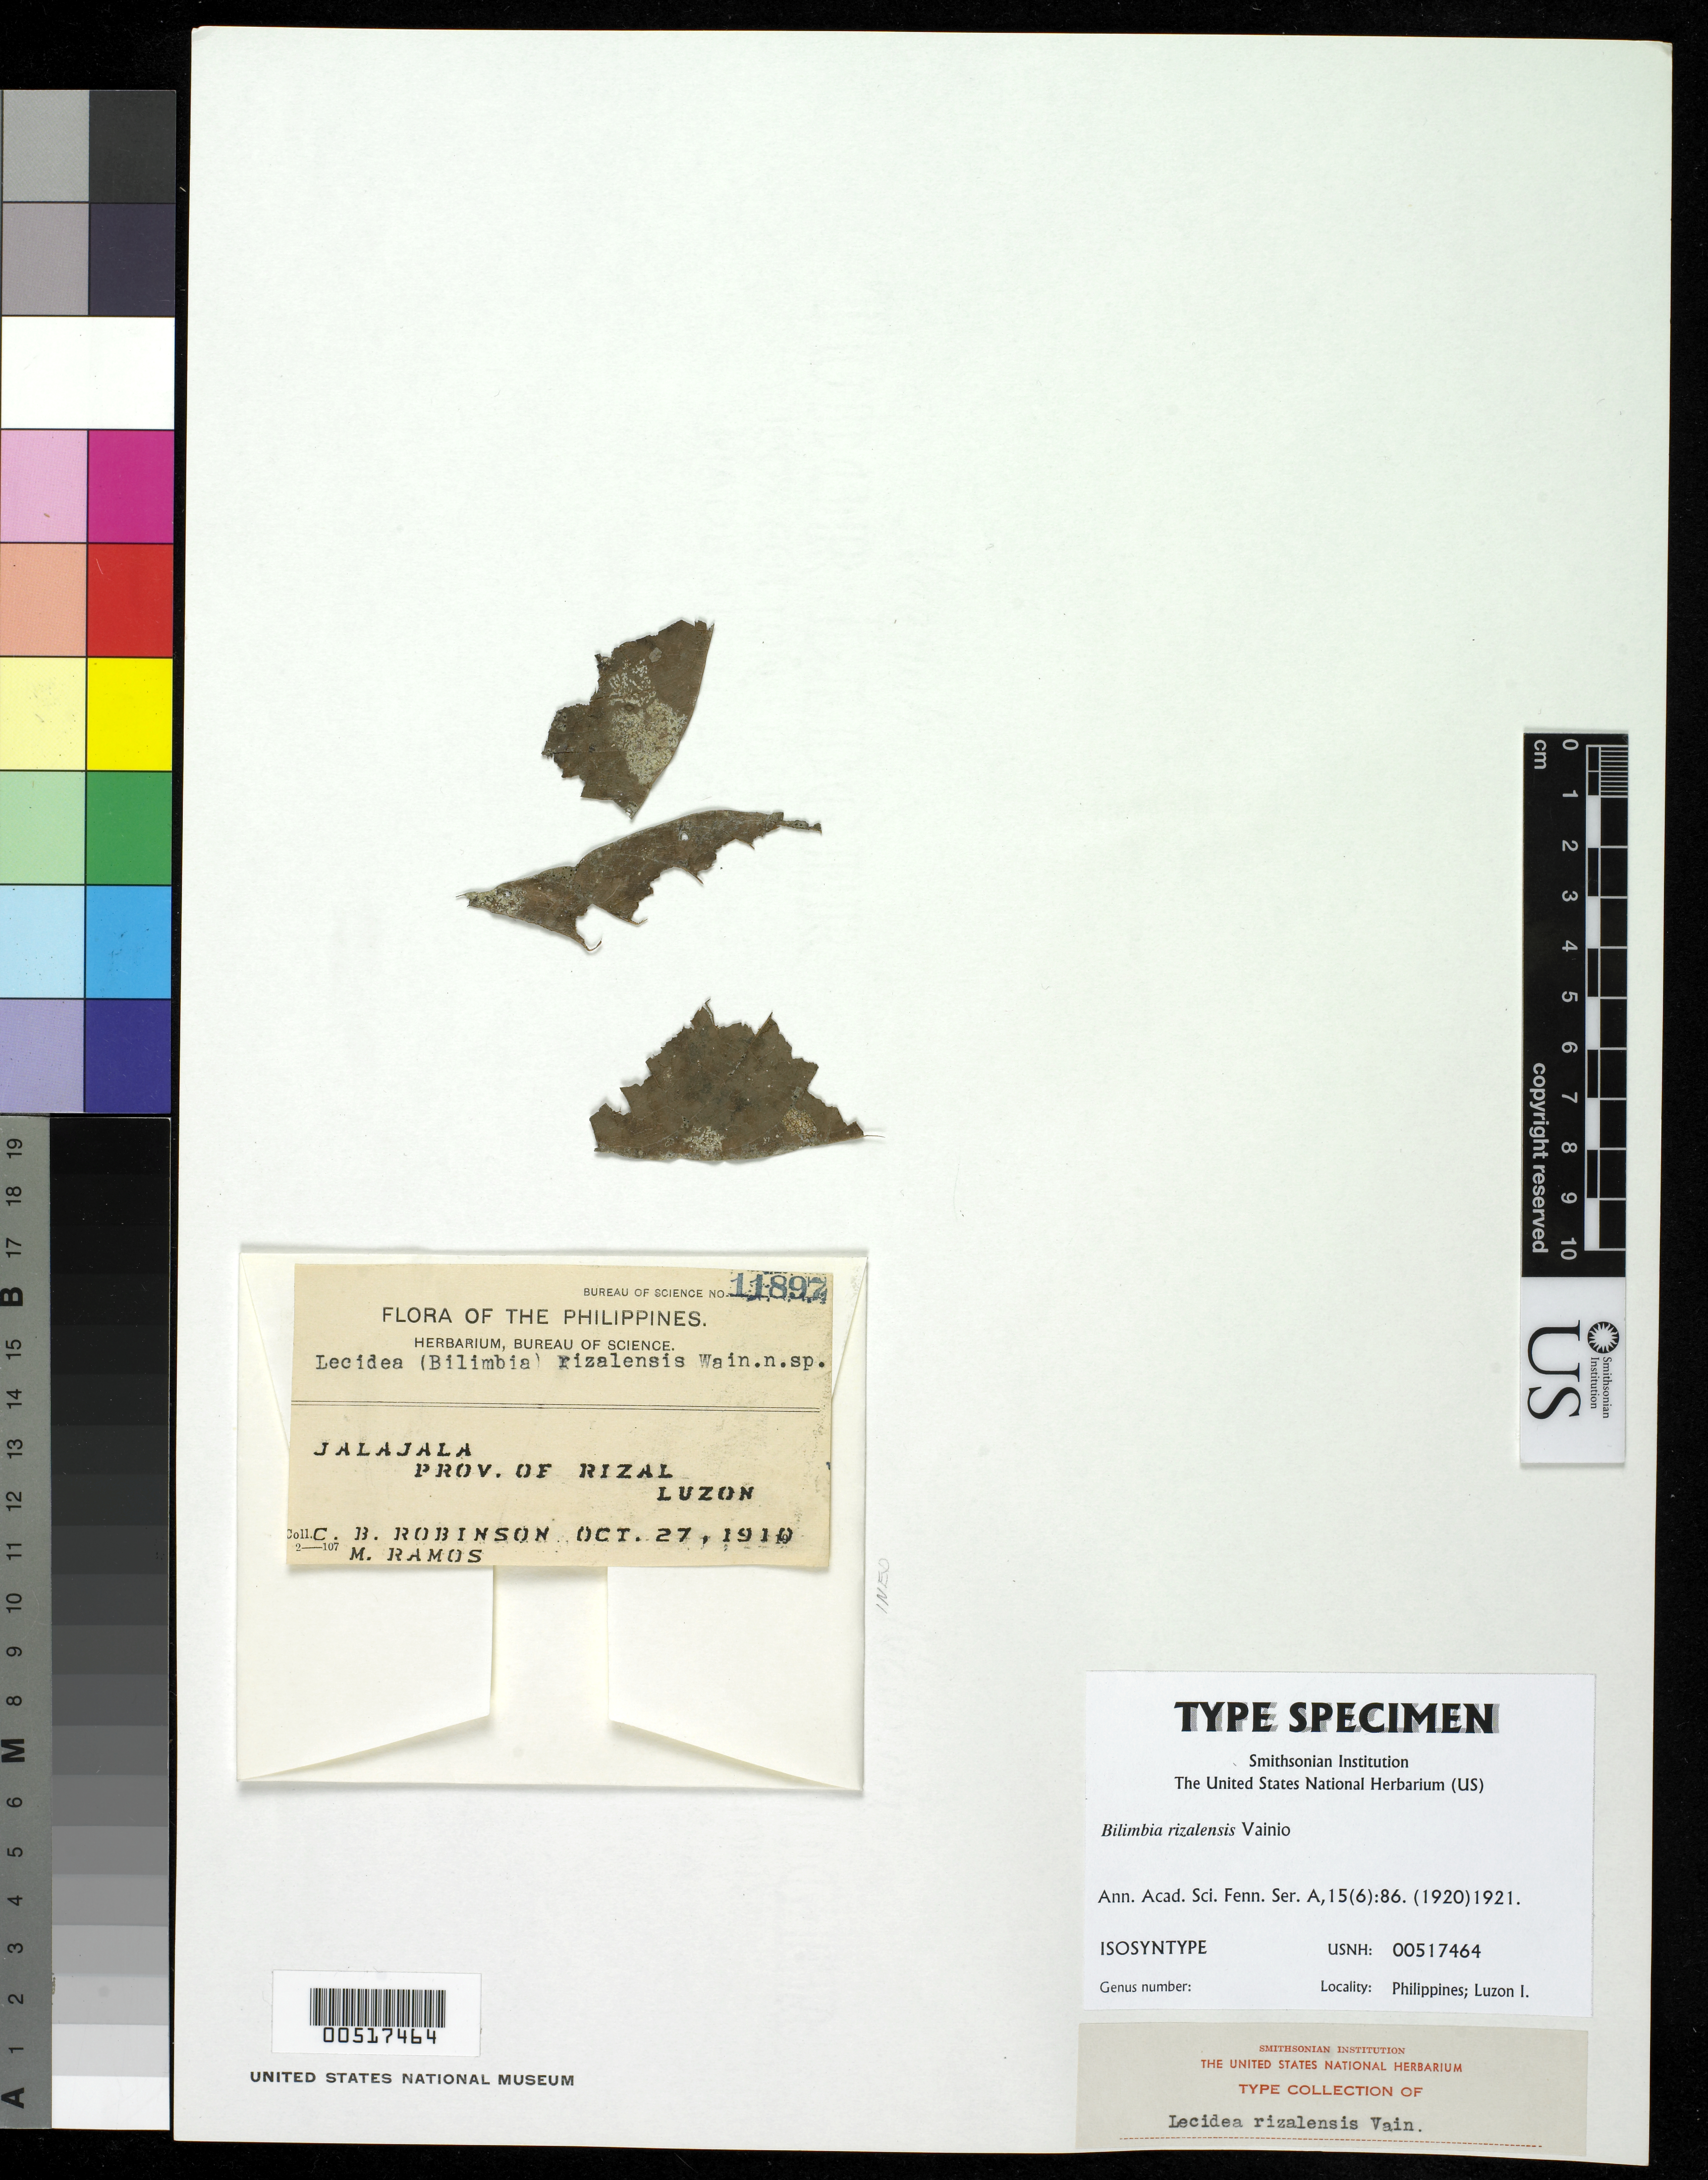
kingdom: Fungi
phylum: Ascomycota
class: Lecanoromycetes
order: Lecanorales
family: Ramalinaceae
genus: Bilimbia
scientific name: Bilimbia rizalensis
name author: Vain.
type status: Isosyntype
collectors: C. Robinson & M. Ramos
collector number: Bur. Sci. 11897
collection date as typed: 27 Oct 1910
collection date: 1910-10-27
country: Philippines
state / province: Calabarzon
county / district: Rizal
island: Luzon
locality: Jalajala.